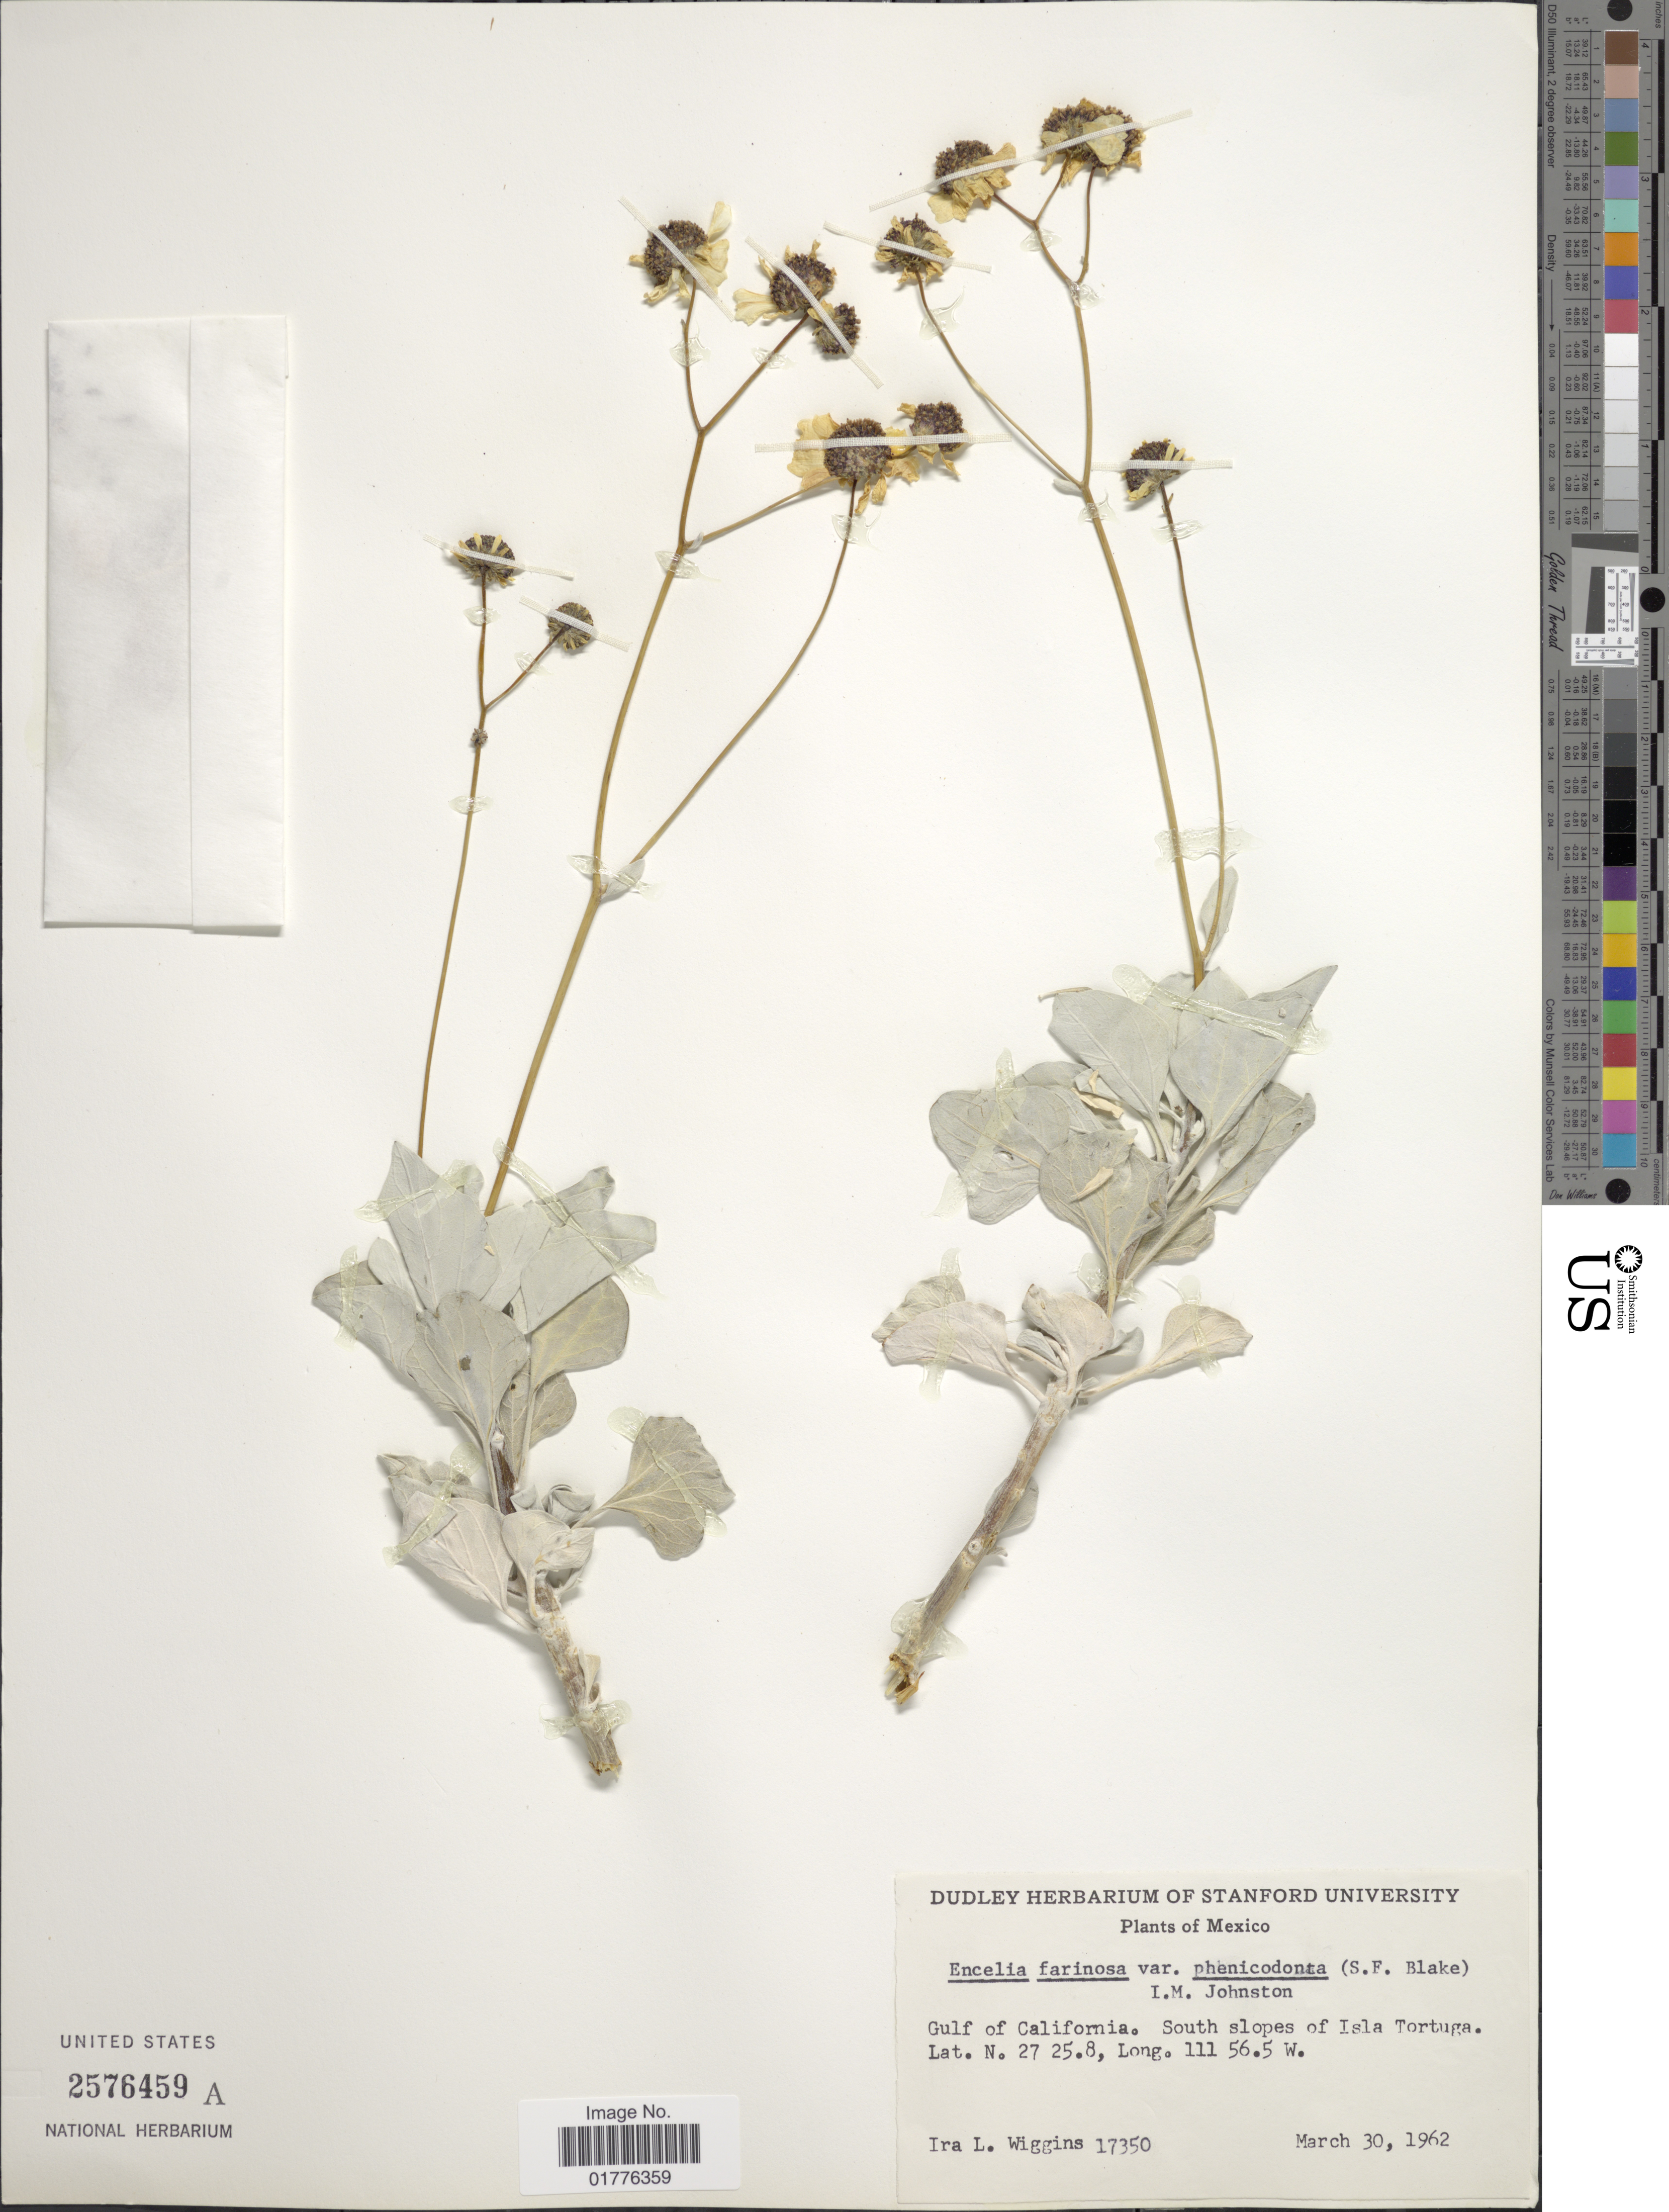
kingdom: Plantae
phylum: Tracheophyta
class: Magnoliopsida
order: Asterales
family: Asteraceae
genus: Encelia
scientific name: Encelia farinosa f. phenicodonta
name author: S.F. Blake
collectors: I. L. Wiggins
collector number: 17350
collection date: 1962-03-30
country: Mexico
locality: Gulf of California, South slopes of Isla Tortuga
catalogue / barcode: US 2576459A